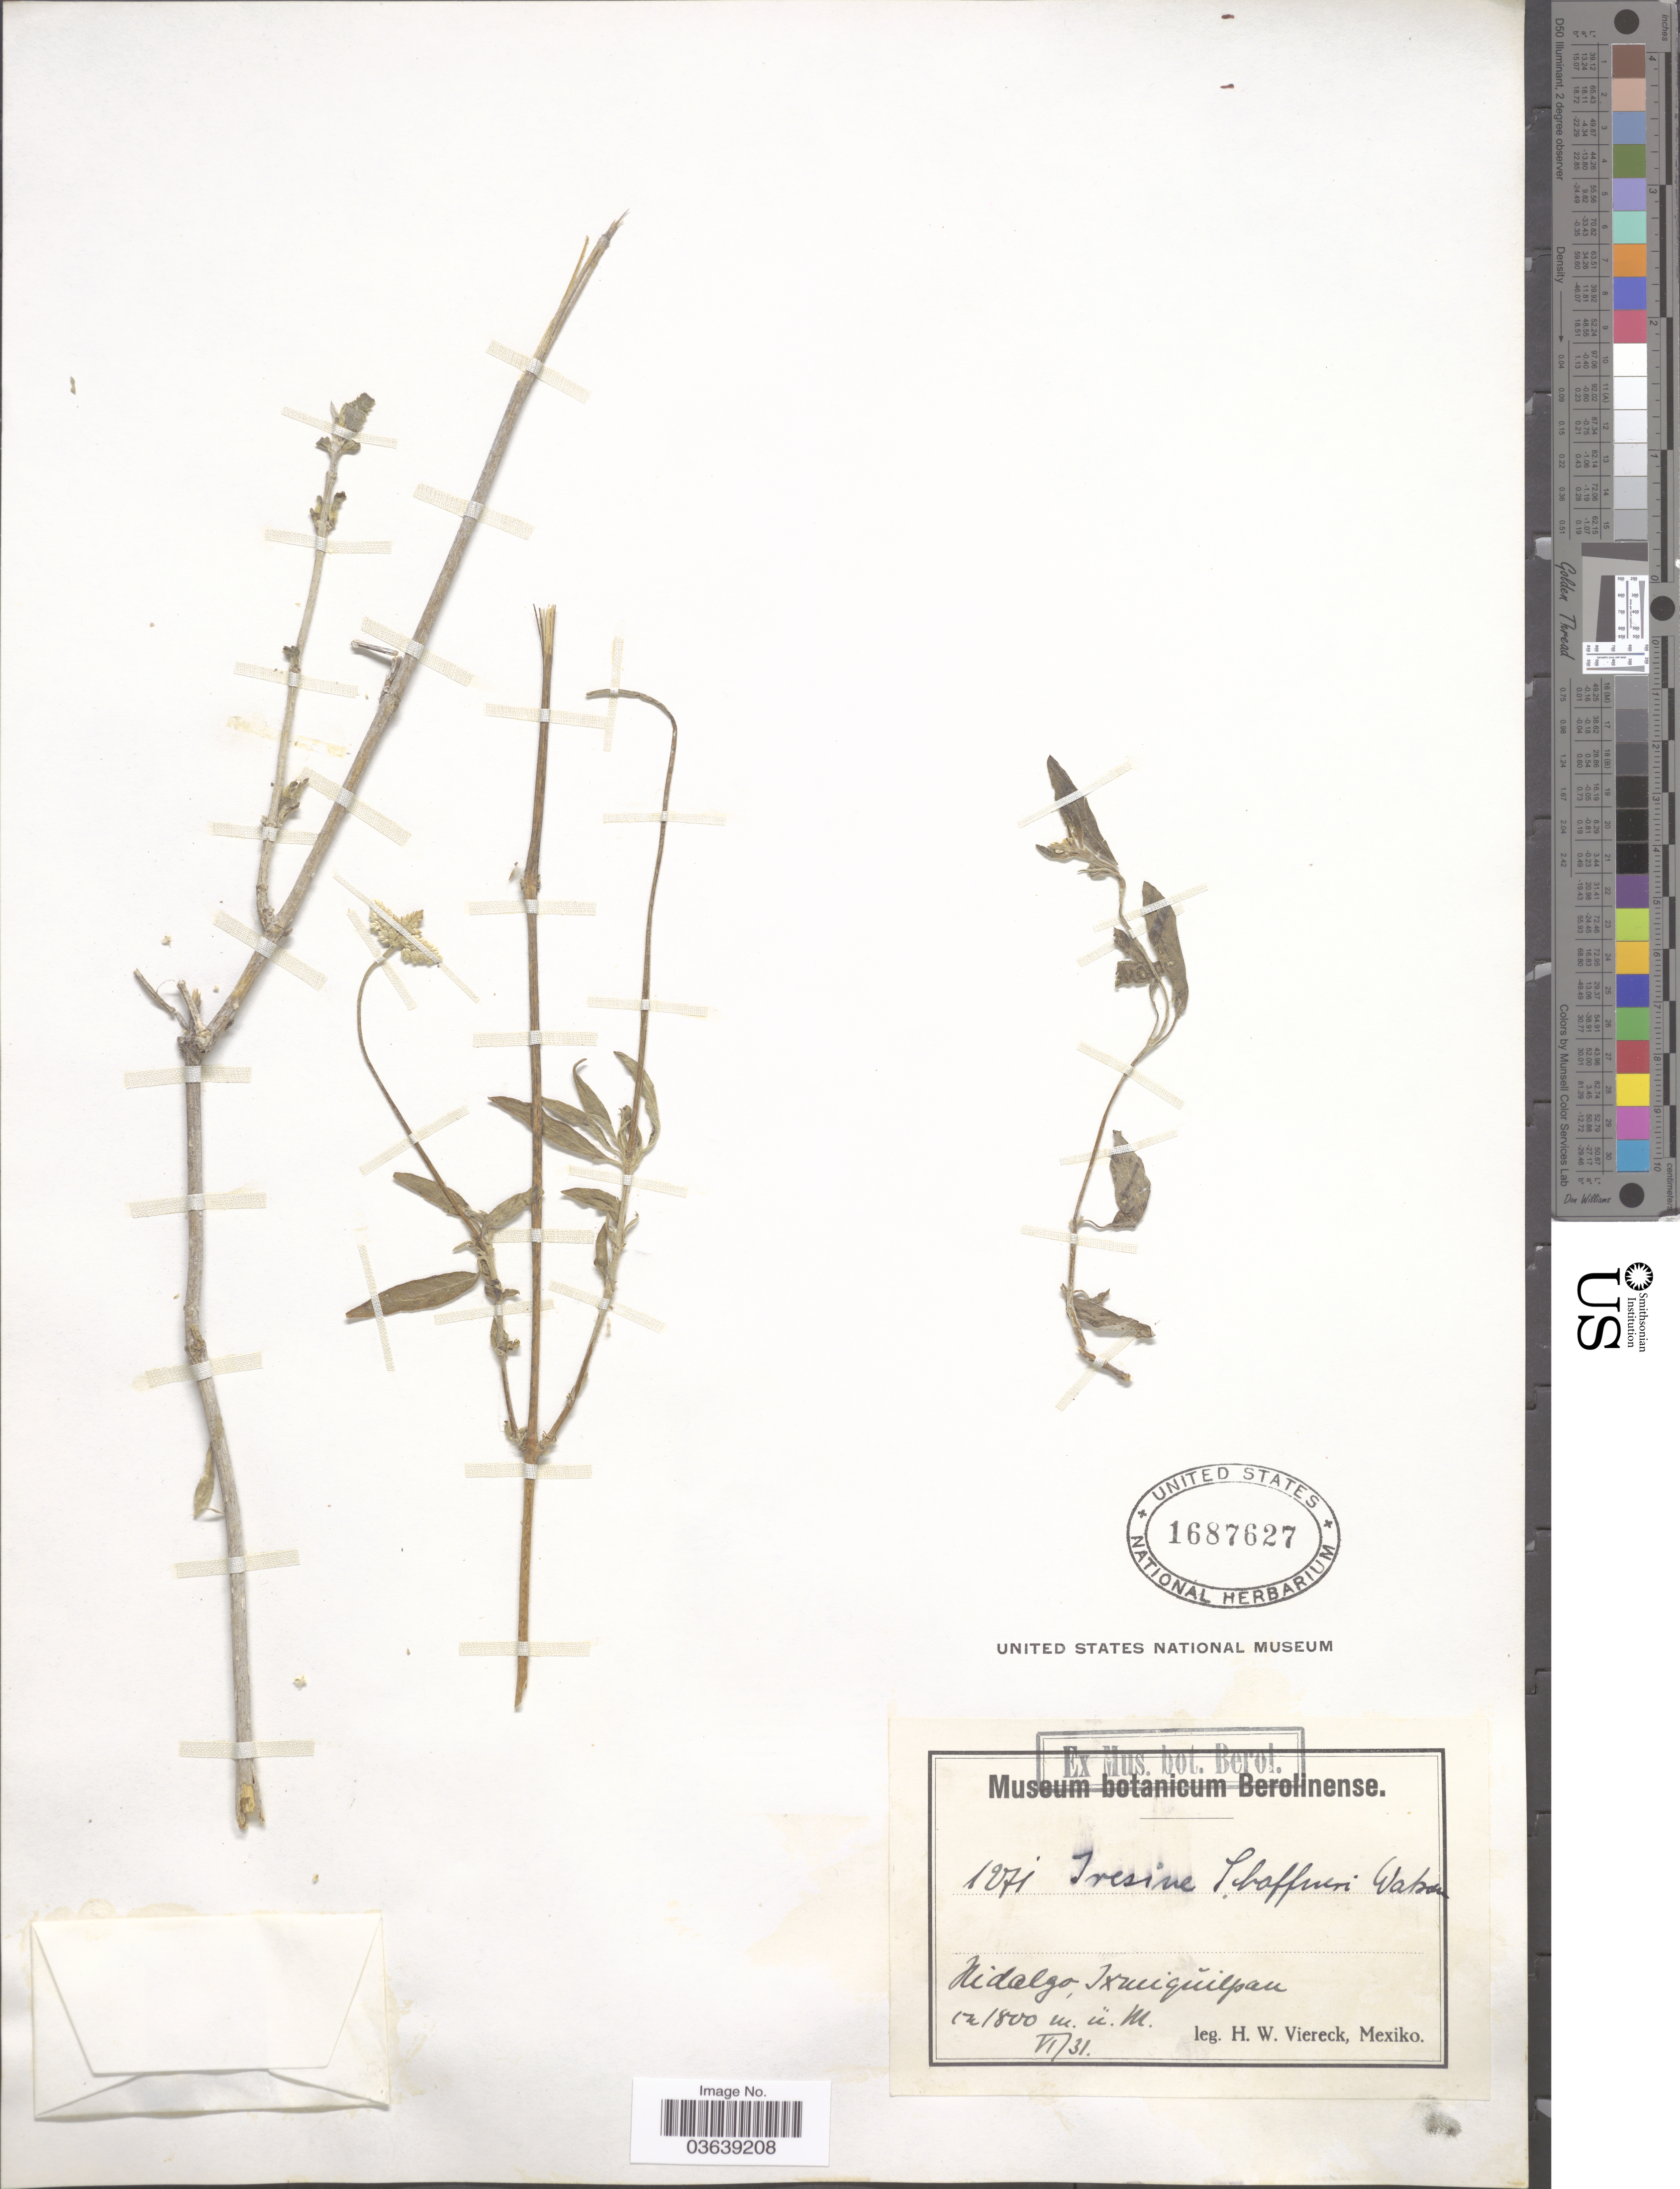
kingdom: Plantae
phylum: Tracheophyta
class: Magnoliopsida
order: Caryophyllales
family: Amaranthaceae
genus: Iresine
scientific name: Iresine schaffneri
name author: S. Watson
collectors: H. W. Viereck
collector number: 1271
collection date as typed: Transcribed d/m/y: /6/31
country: Mexico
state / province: Hidalgo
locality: Ixmiquilpan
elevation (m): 1800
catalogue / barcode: US 1687627